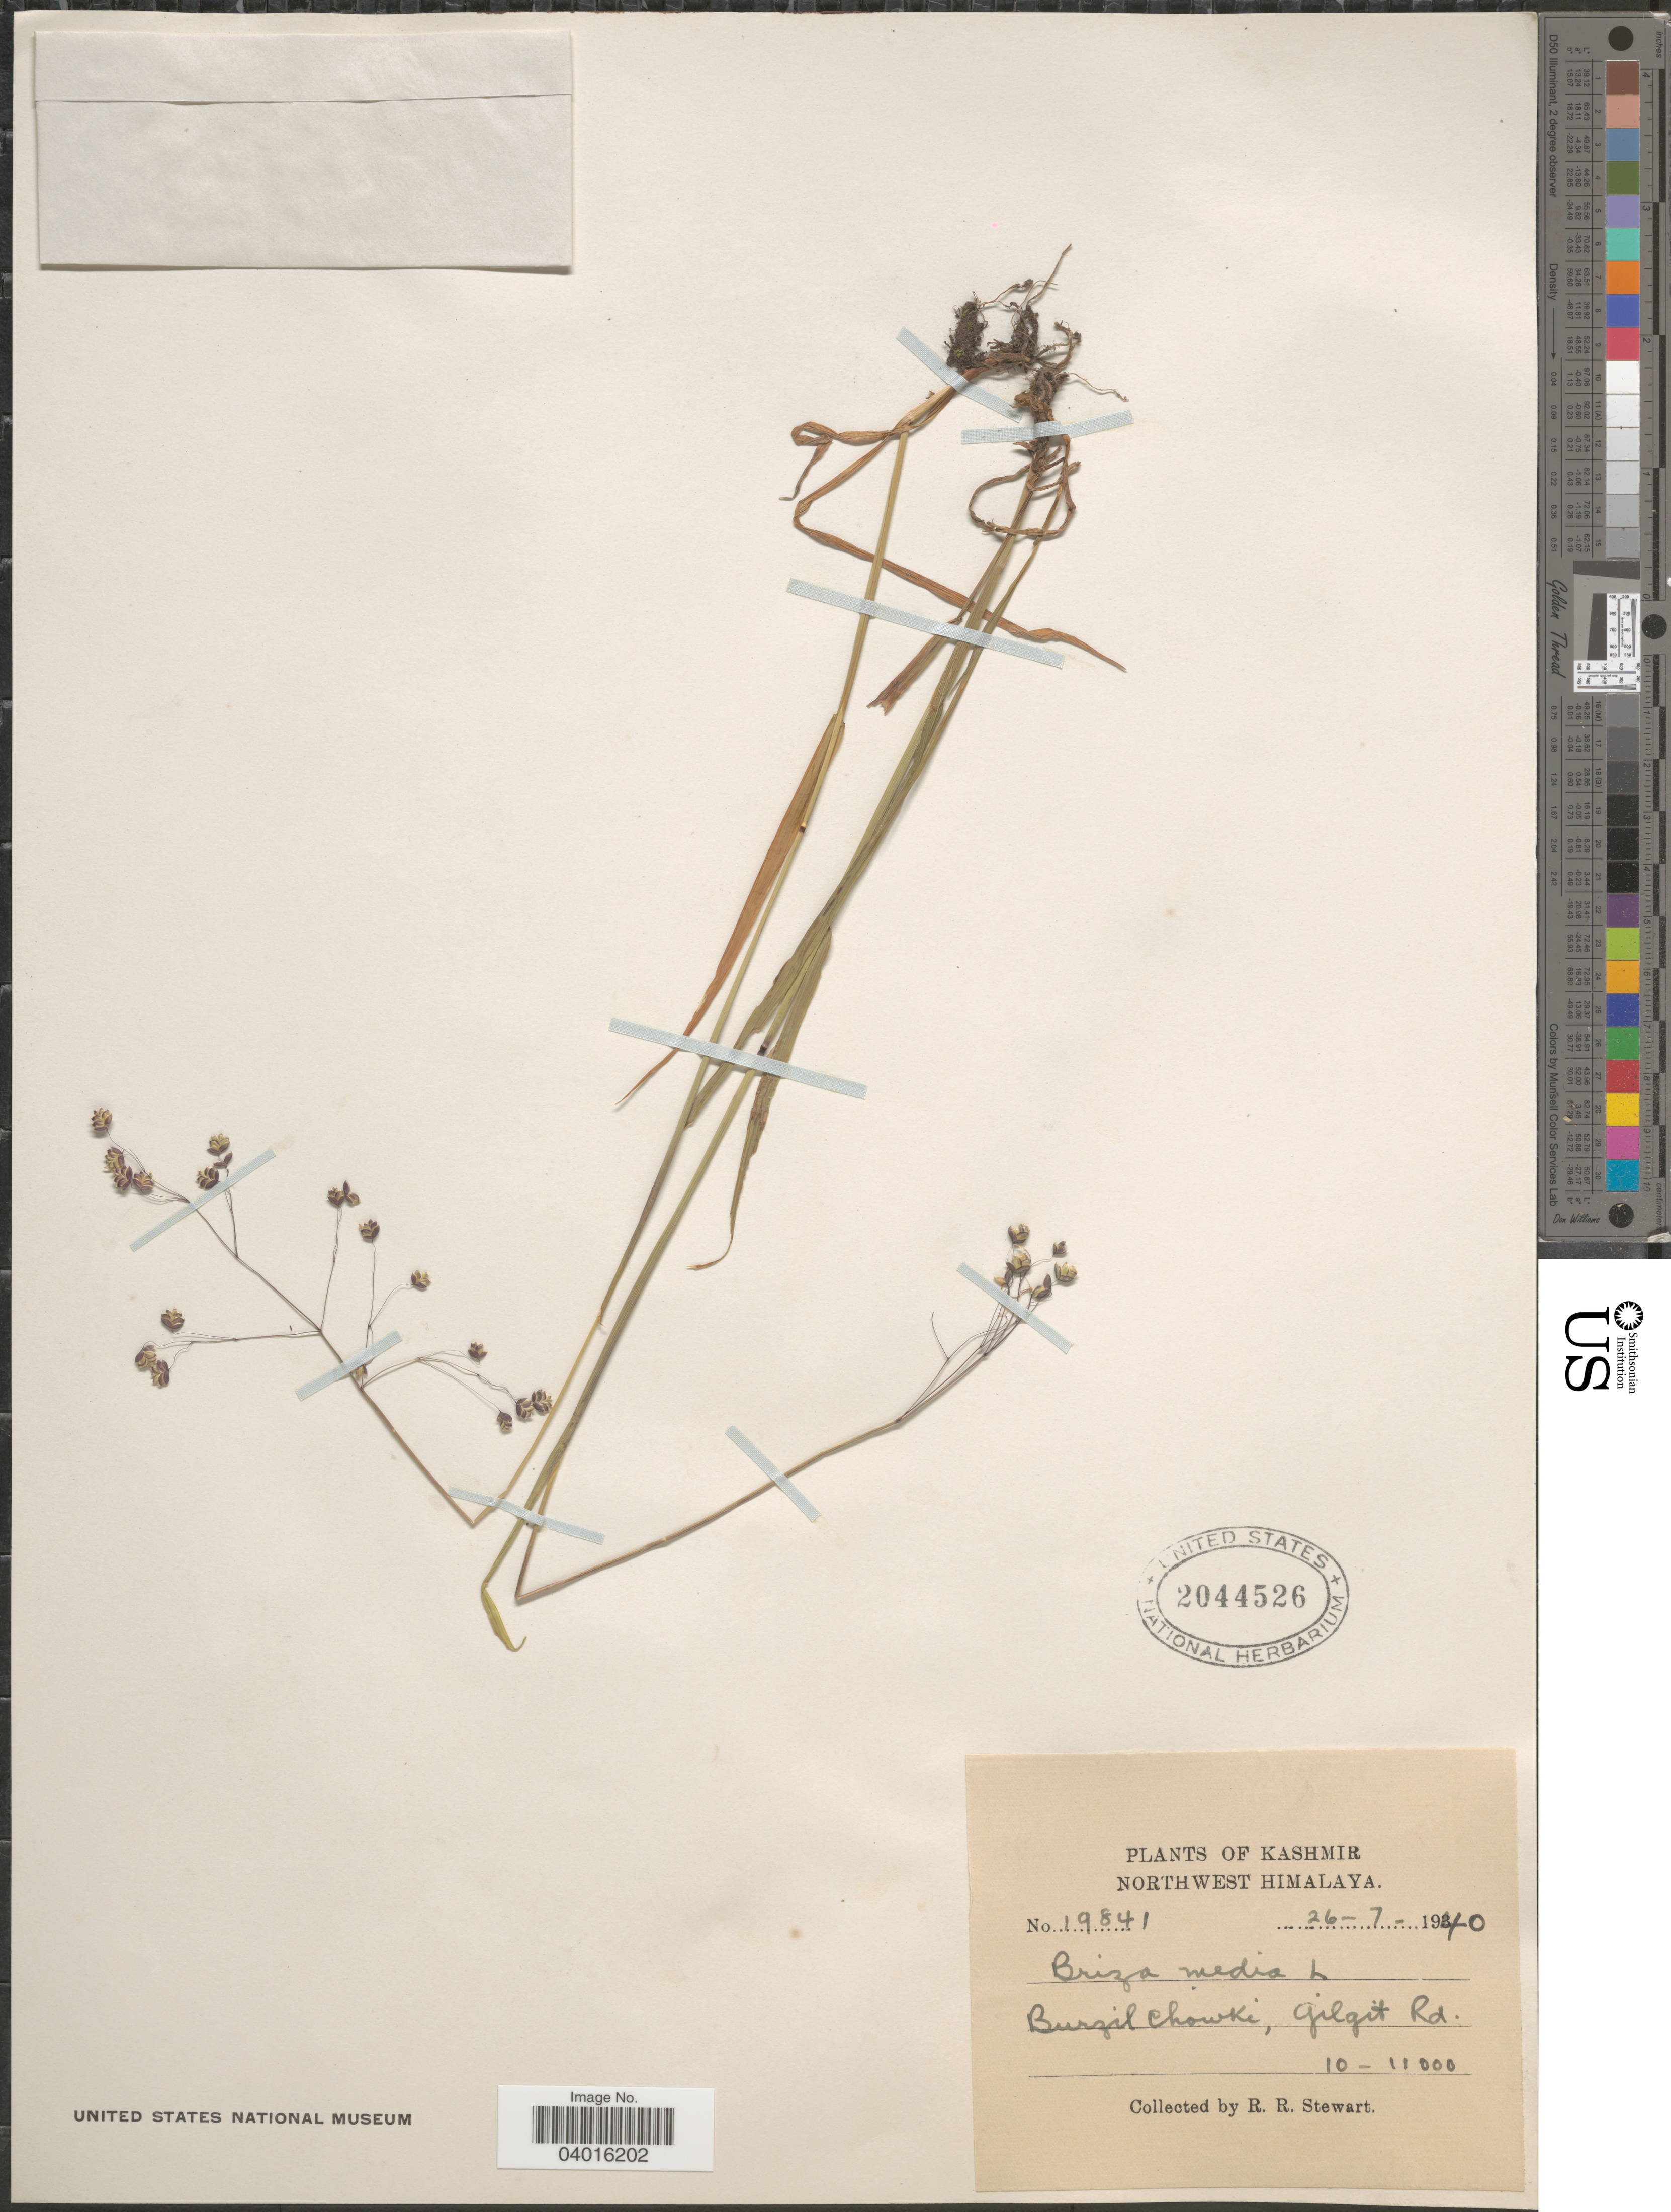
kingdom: Plantae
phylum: Tracheophyta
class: Liliopsida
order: Poales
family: Poaceae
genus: Briza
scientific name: Briza media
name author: L.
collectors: R. Stewart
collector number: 19841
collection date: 1940-07-26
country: Pakistan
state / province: Gilgit-Baltistan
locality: Kashmir. Northwest Himalaya. Burzil Chowki, Gilgit Rd.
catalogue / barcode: US 2044526